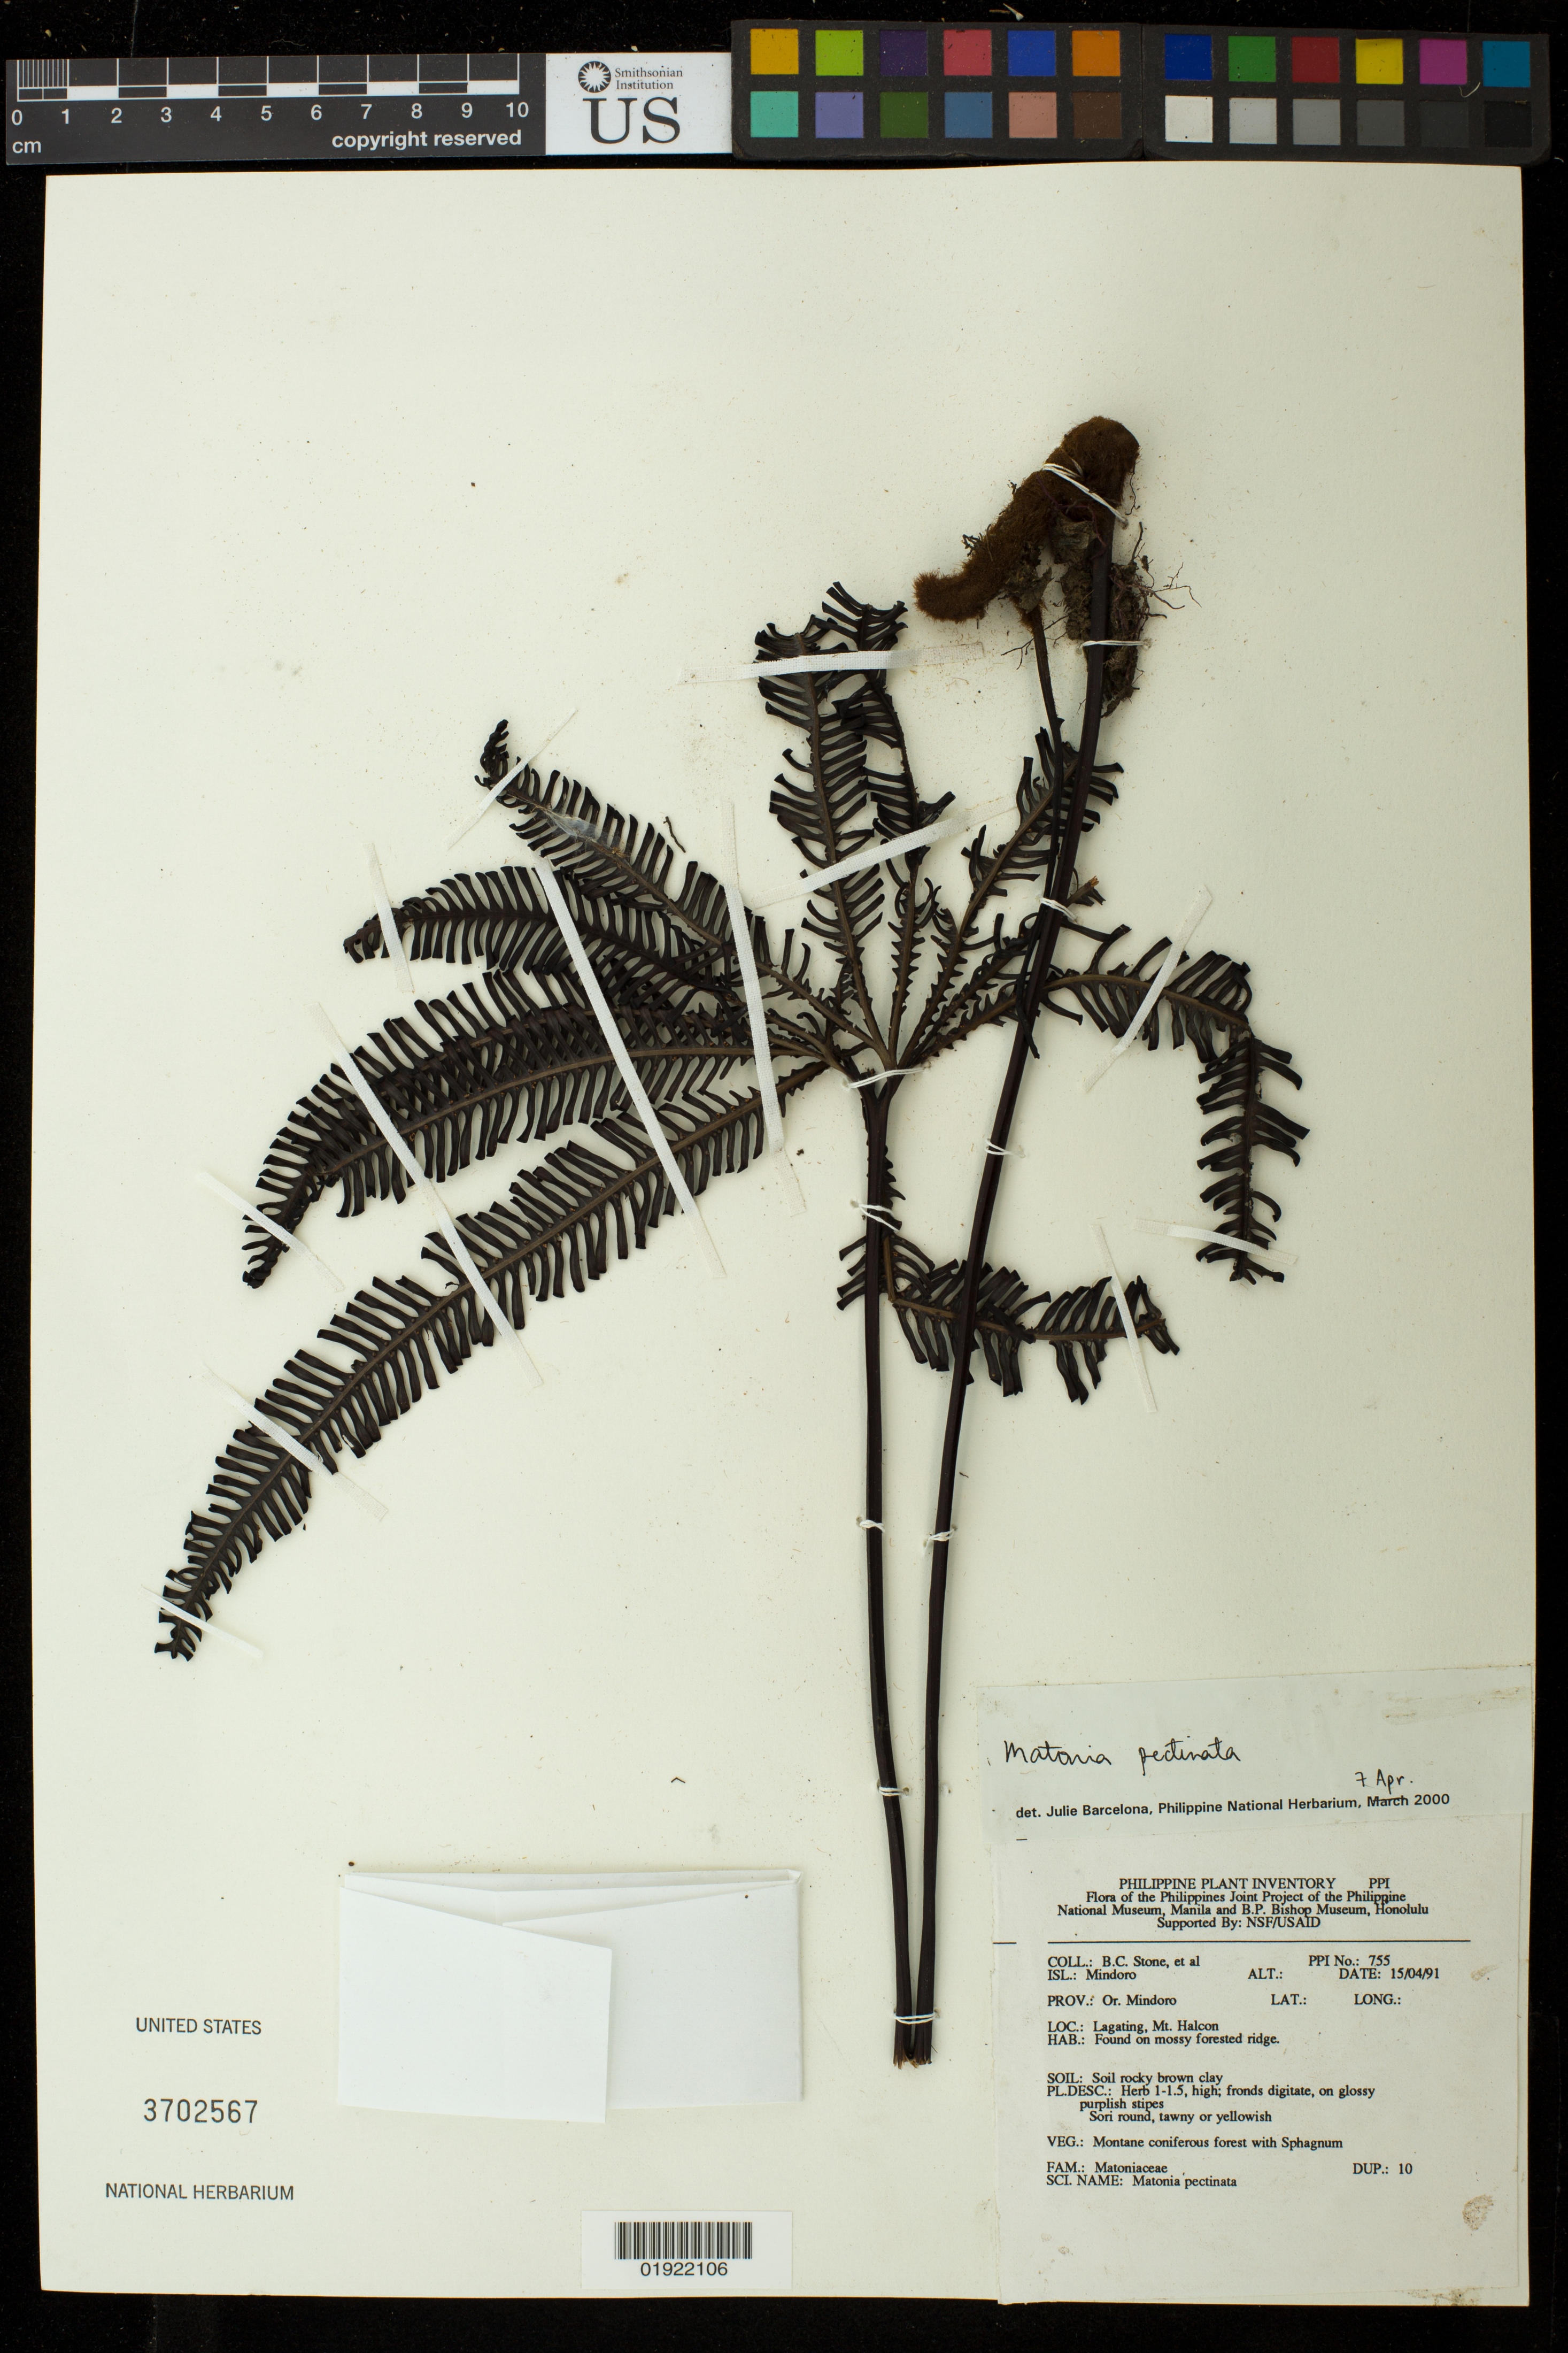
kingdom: Plantae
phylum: Tracheophyta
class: Polypodiopsida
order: Gleicheniales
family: Matoniaceae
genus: Matonia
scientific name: Matonia pectinata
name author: R. Br.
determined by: Barcelona, Julie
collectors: B. C. Stone et al.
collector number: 755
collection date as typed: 15/04/91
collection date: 1991-04-15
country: Philippines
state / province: Mimaropa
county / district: Oriental Mindoro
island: Mindoro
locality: Lagating, Mt. Halcon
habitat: found on mossy forested ridge, soil rocky brown clay, montane coniferous forest with Spagnum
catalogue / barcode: US 3702567